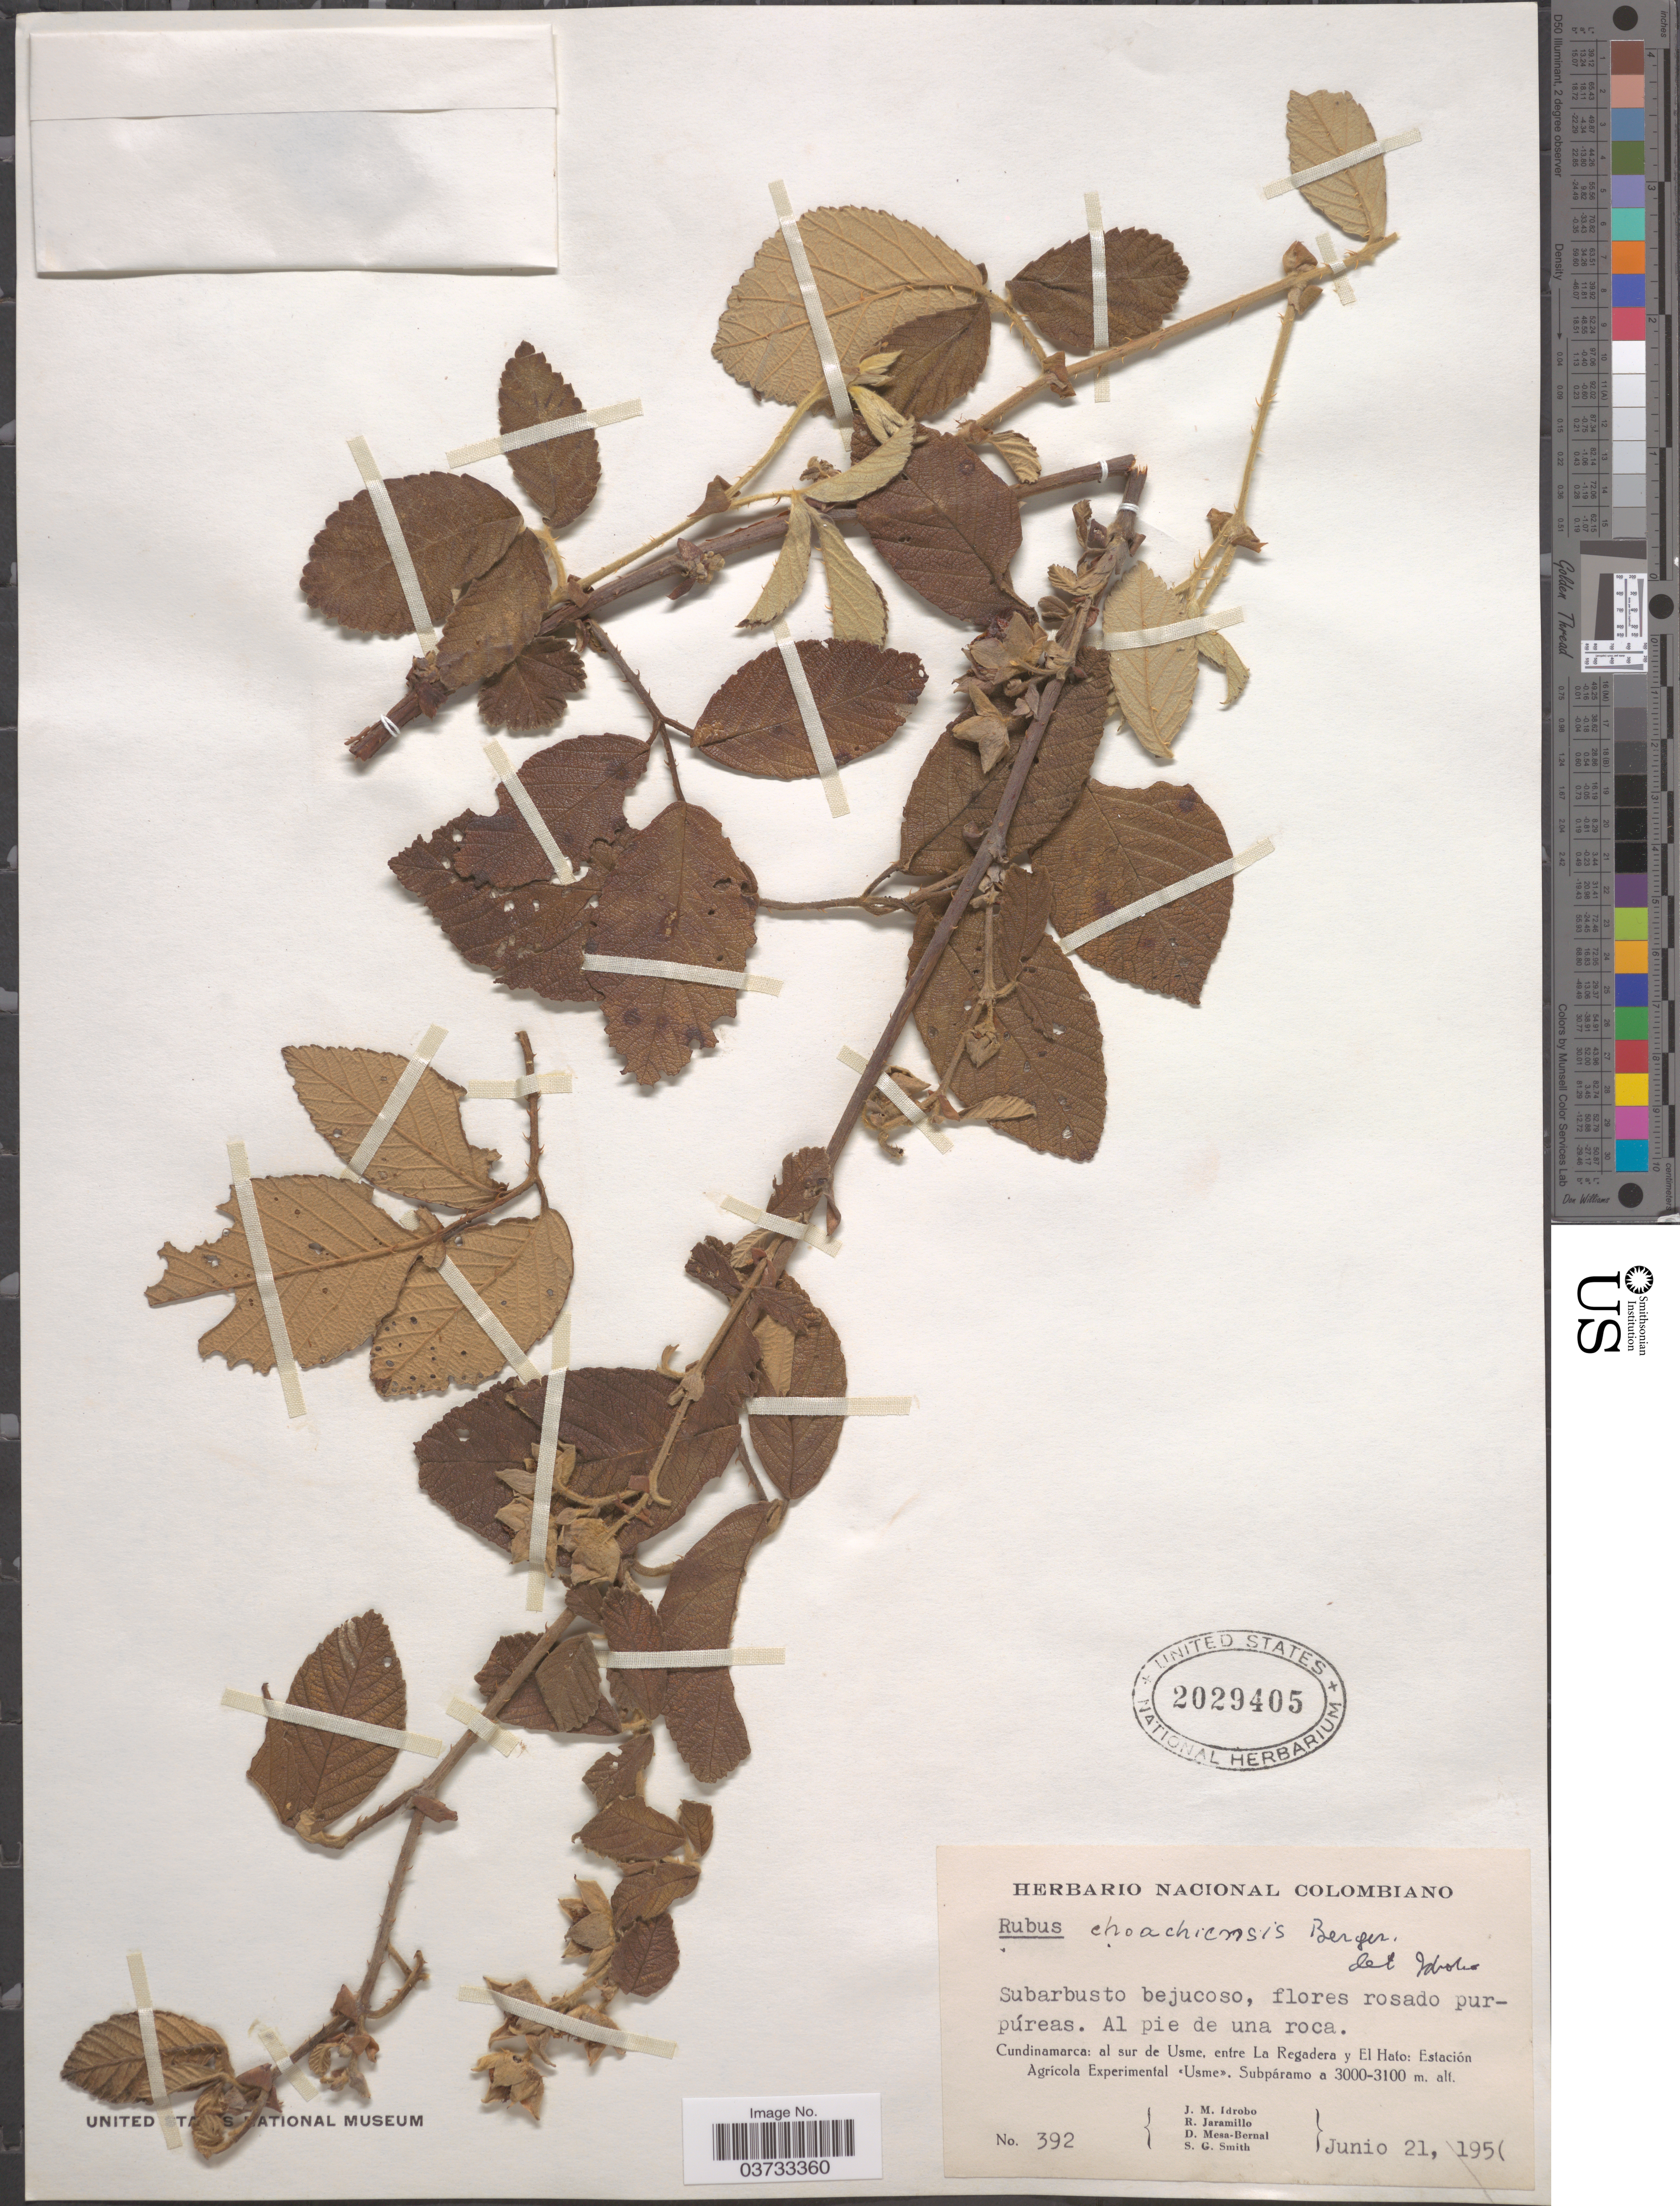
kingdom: Plantae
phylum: Tracheophyta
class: Magnoliopsida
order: Rosales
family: Rosaceae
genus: Rubus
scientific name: Rubus choachiensis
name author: A. Berger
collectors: J. M. Idrobo, R. Jaramillo, D. Mesa-Bernal & S. G. Smith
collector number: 392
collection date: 1950-06-21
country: Colombia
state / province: Cundinamarca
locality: Al sur de Usme, entre La Regadera y El Hato: Estación Agrícola Experimental «Usme».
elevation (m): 3000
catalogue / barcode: US 2029405